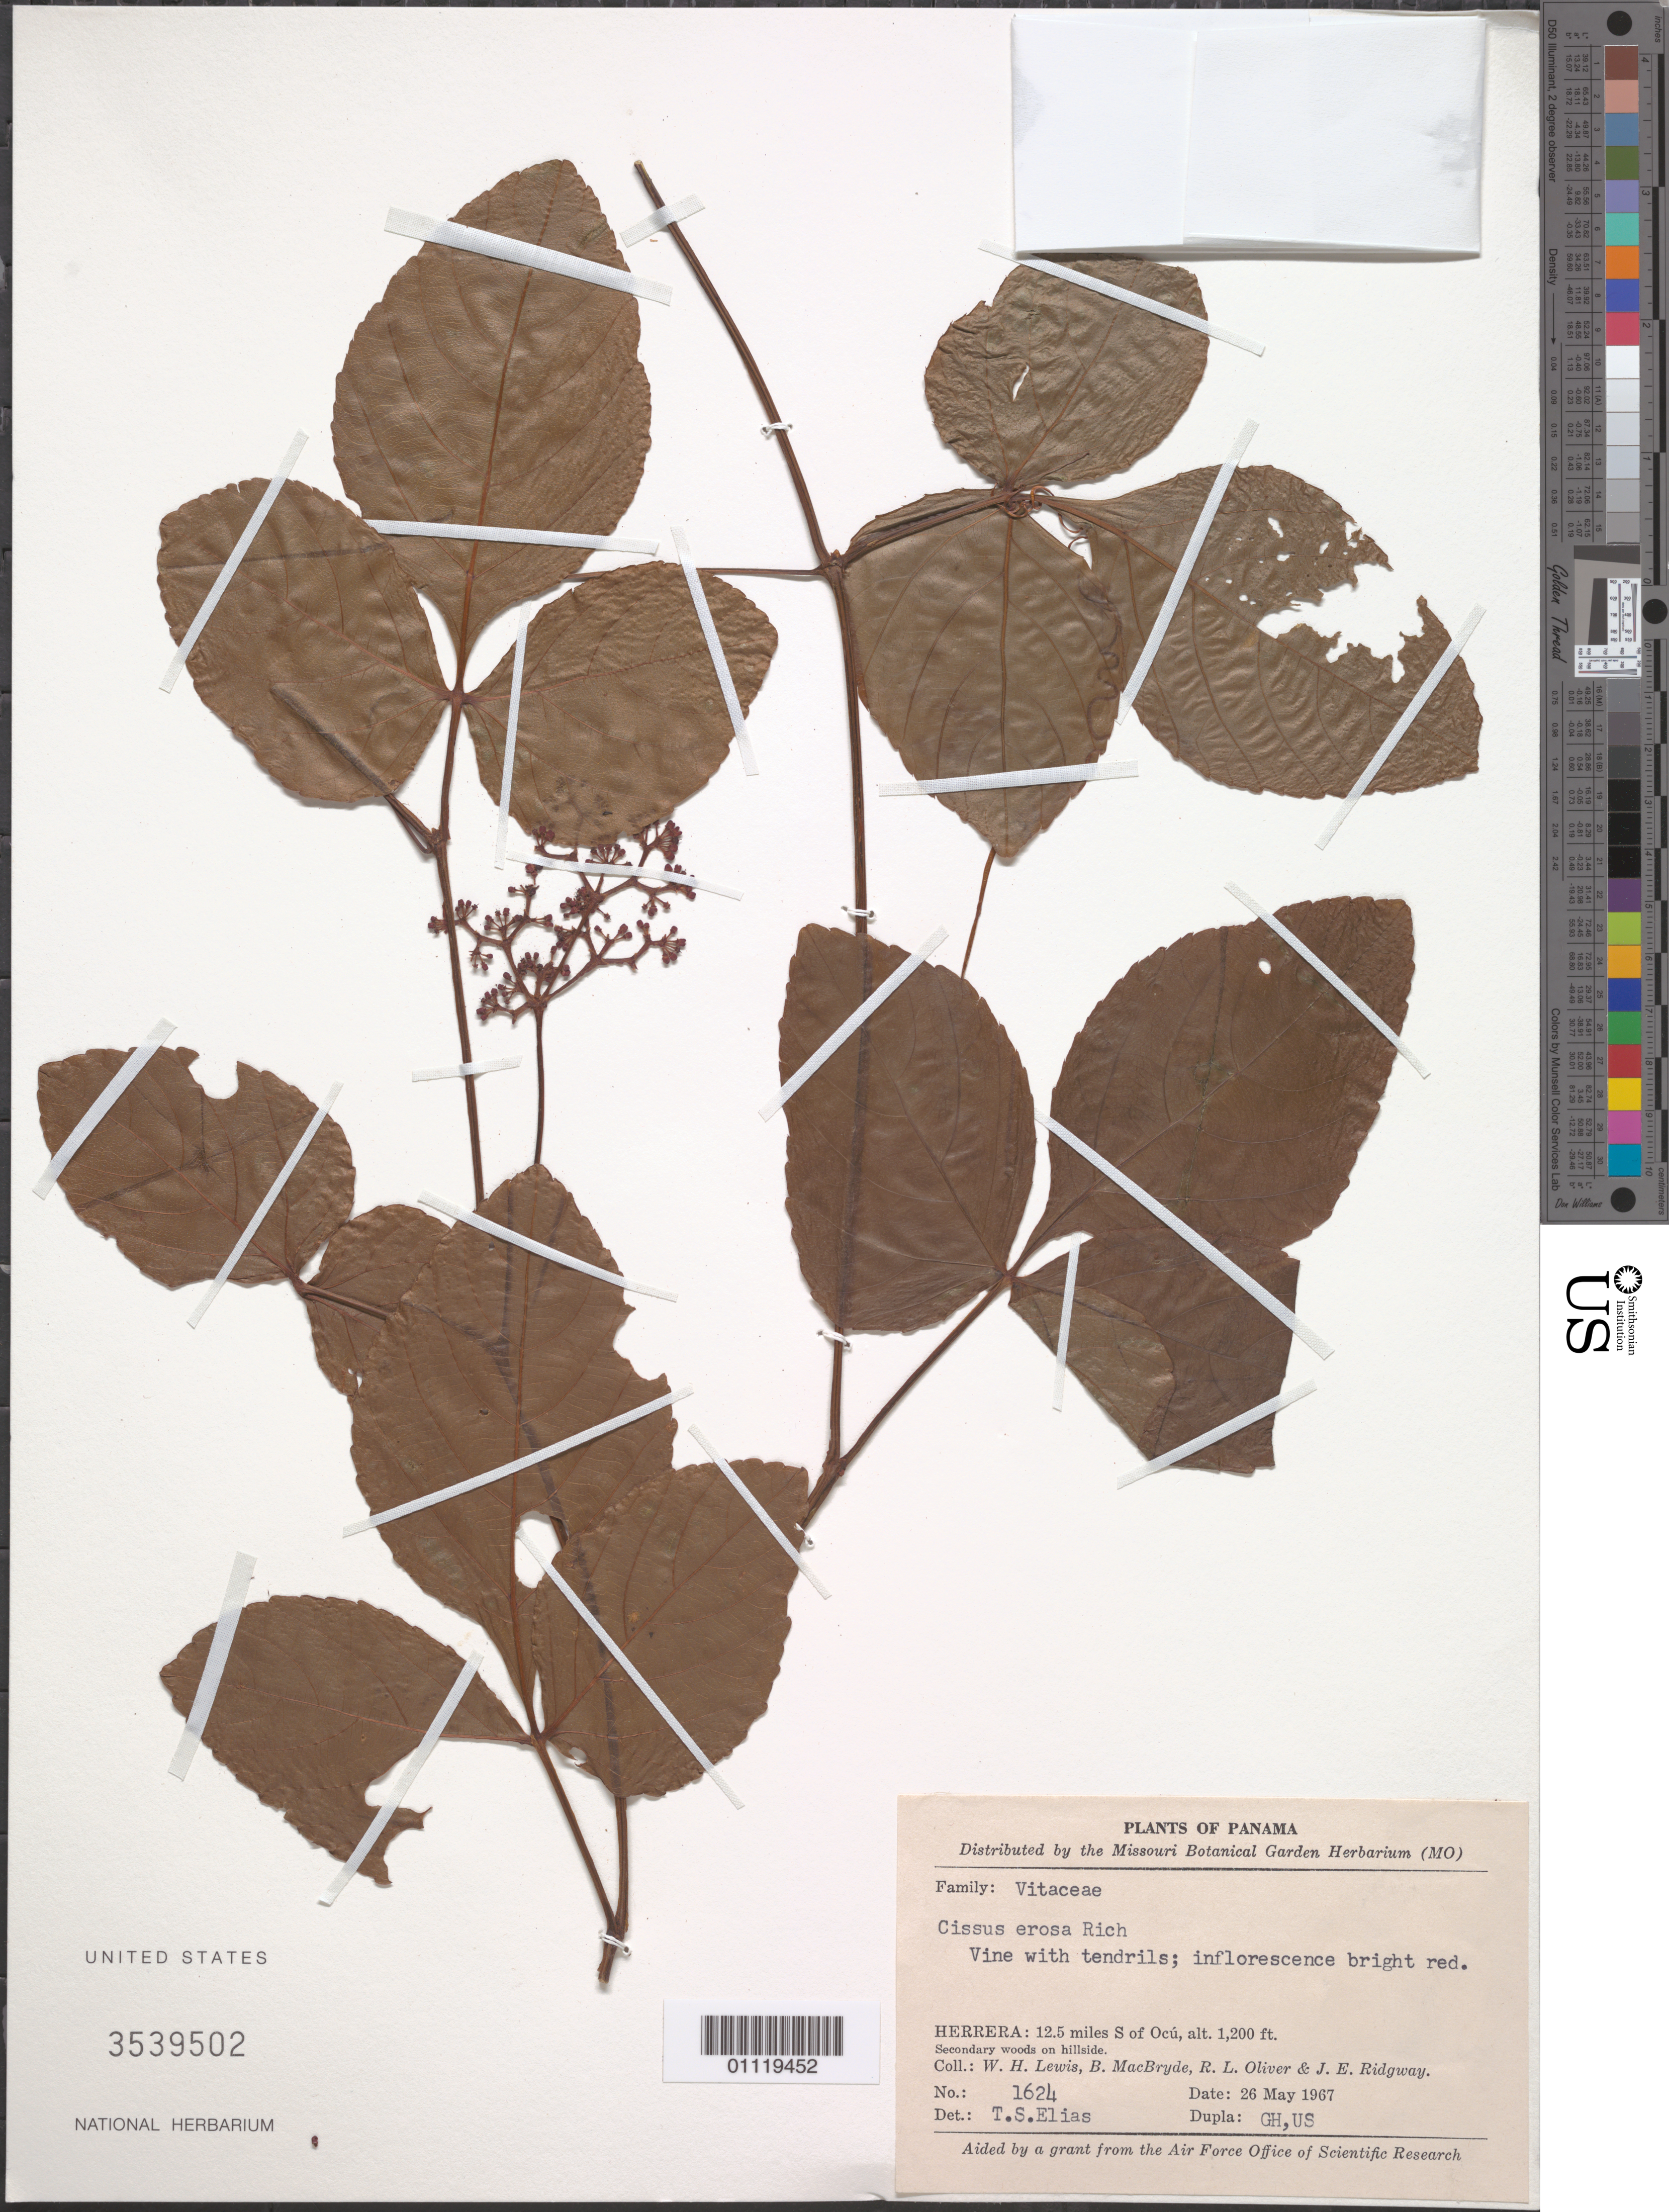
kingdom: Plantae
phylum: Tracheophyta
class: Magnoliopsida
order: Vitales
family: Vitaceae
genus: Cissus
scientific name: Cissus erosa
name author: Rich.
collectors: W. H. Lewis, B. MacBryde, R. L. Oliver & E. Ridgway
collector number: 1624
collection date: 1967-05-26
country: Panama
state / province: Herrera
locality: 12.5 mi S of Ocu.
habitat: Secondary woods on hillside. Vine.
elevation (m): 366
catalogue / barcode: US 3539502